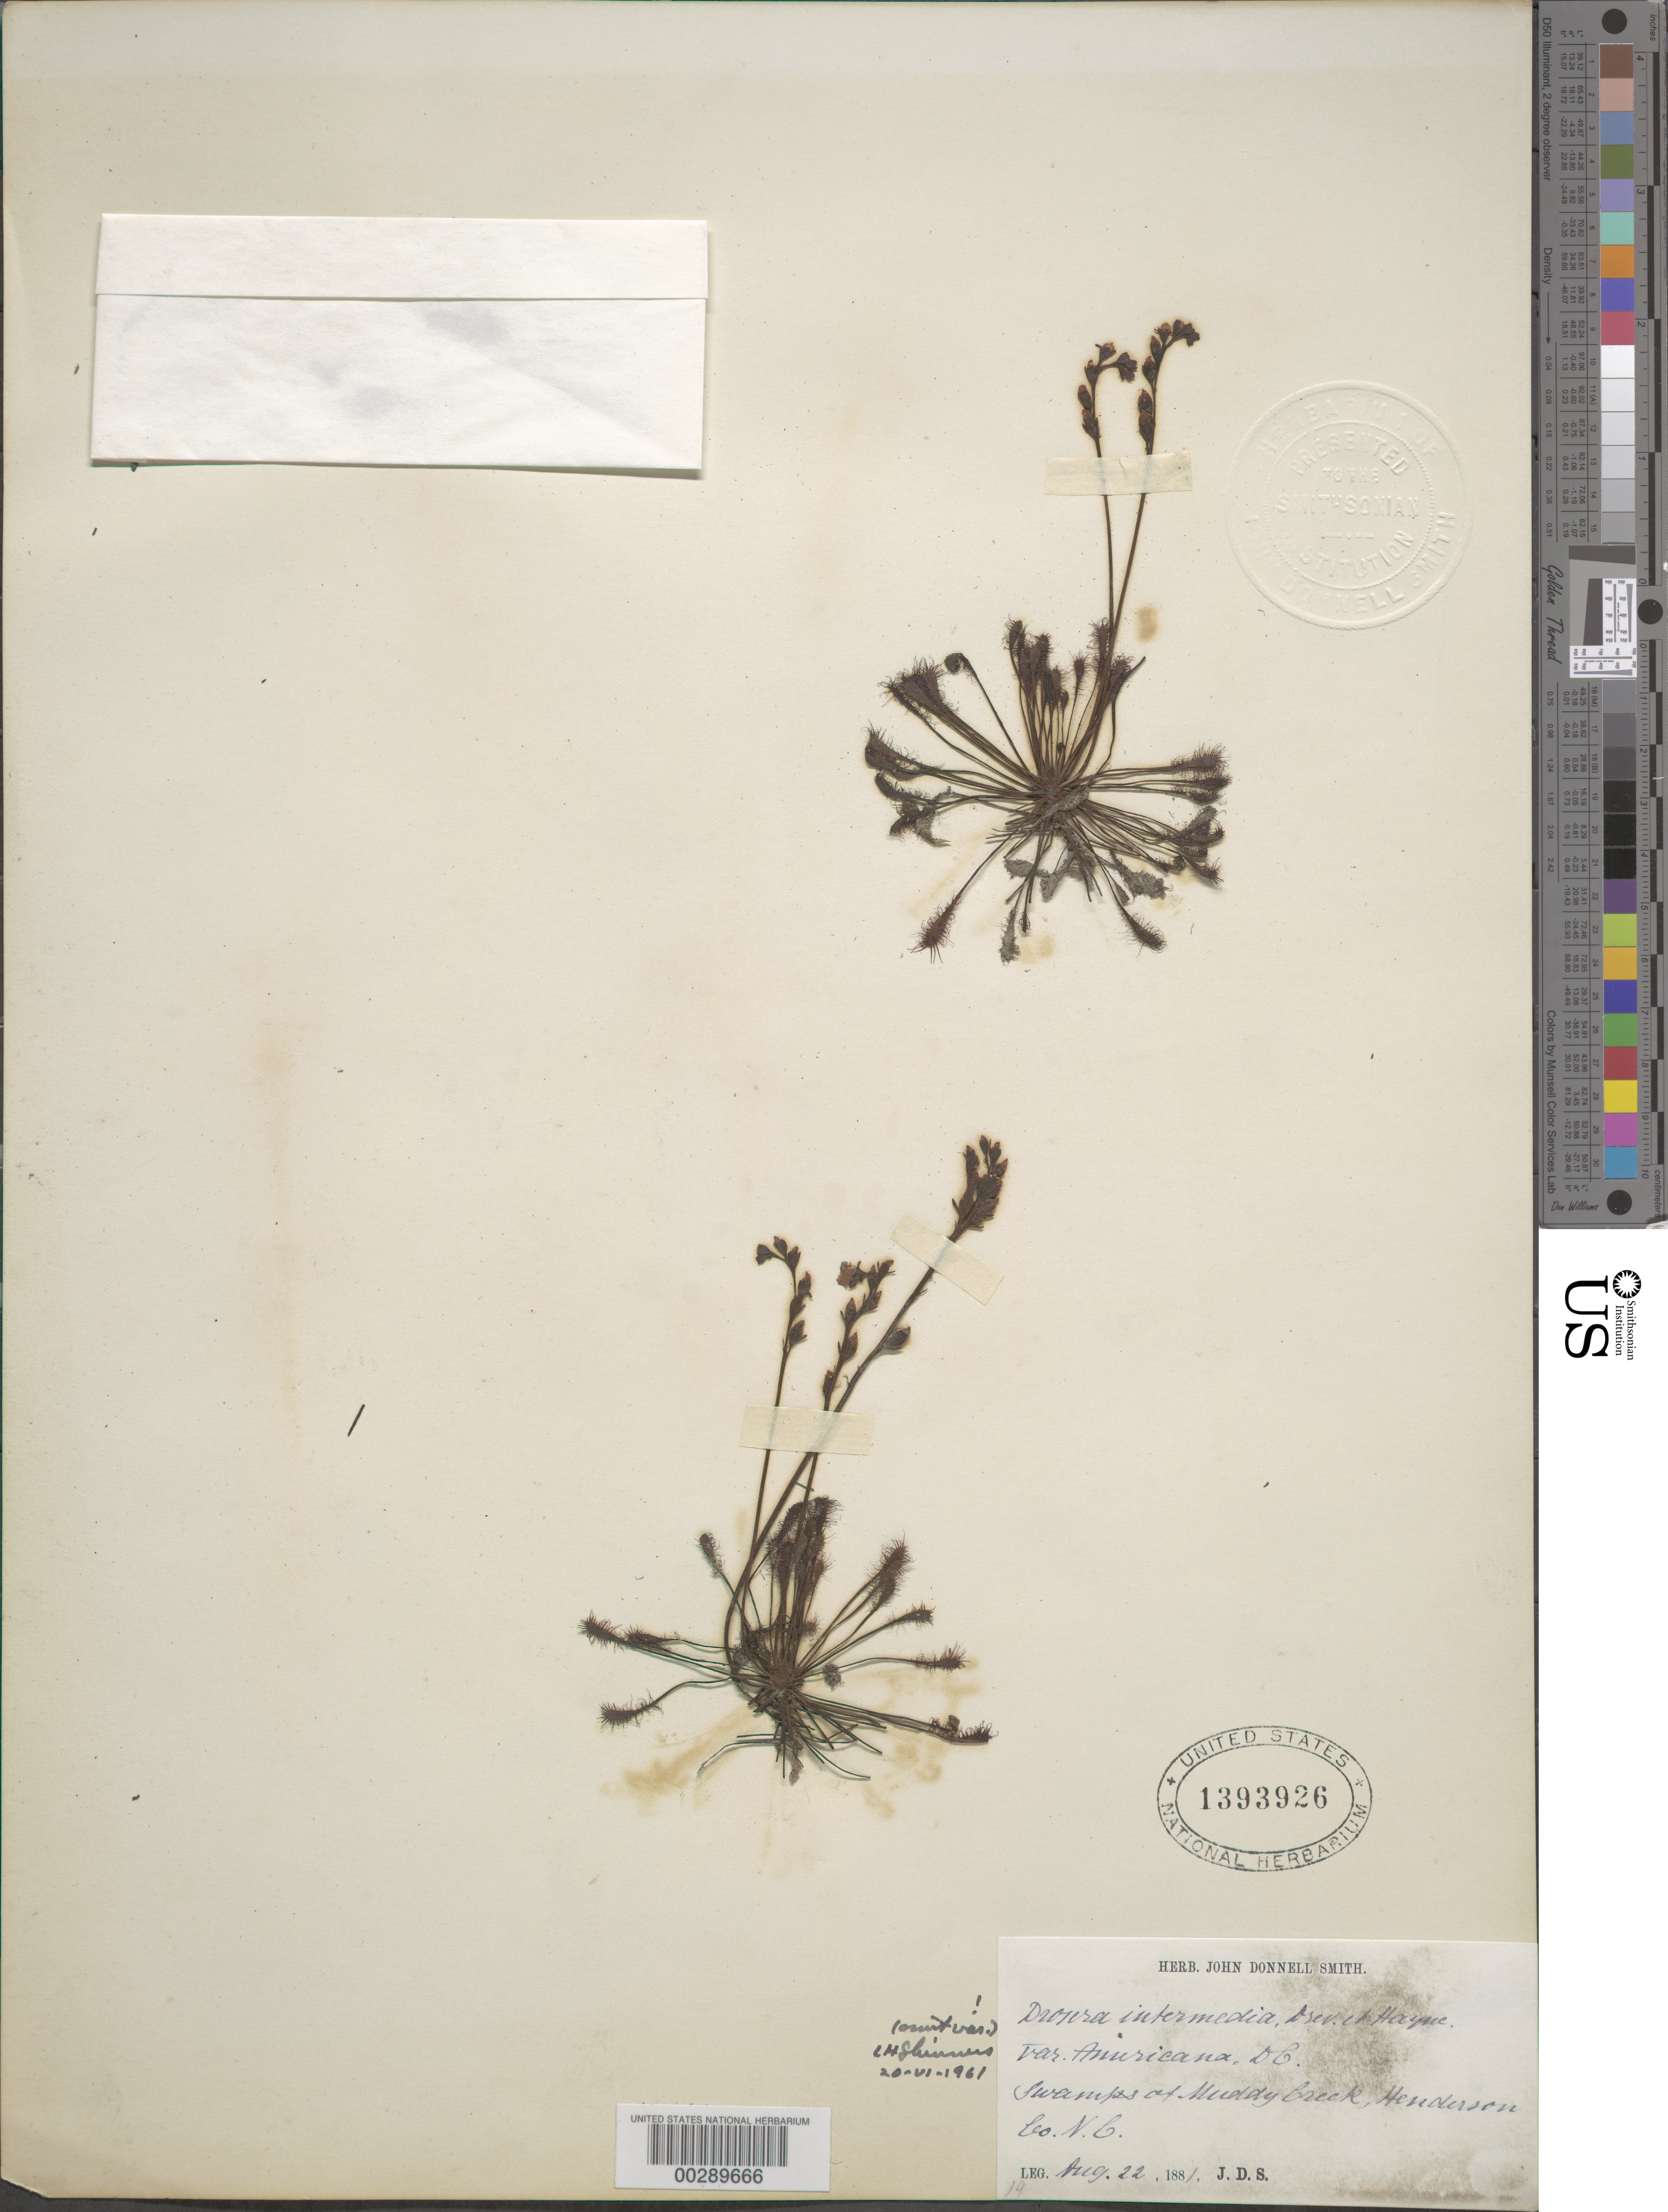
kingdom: Plantae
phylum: Tracheophyta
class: Magnoliopsida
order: Caryophyllales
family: Droseraceae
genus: Drosera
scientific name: Drosera intermedia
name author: Hayne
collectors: J. Donnell Smith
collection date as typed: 22 Aug 1881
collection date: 1881-08-22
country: United States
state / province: North Carolina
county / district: Henderson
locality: Muddy creek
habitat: Swamp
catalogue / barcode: US 1393926